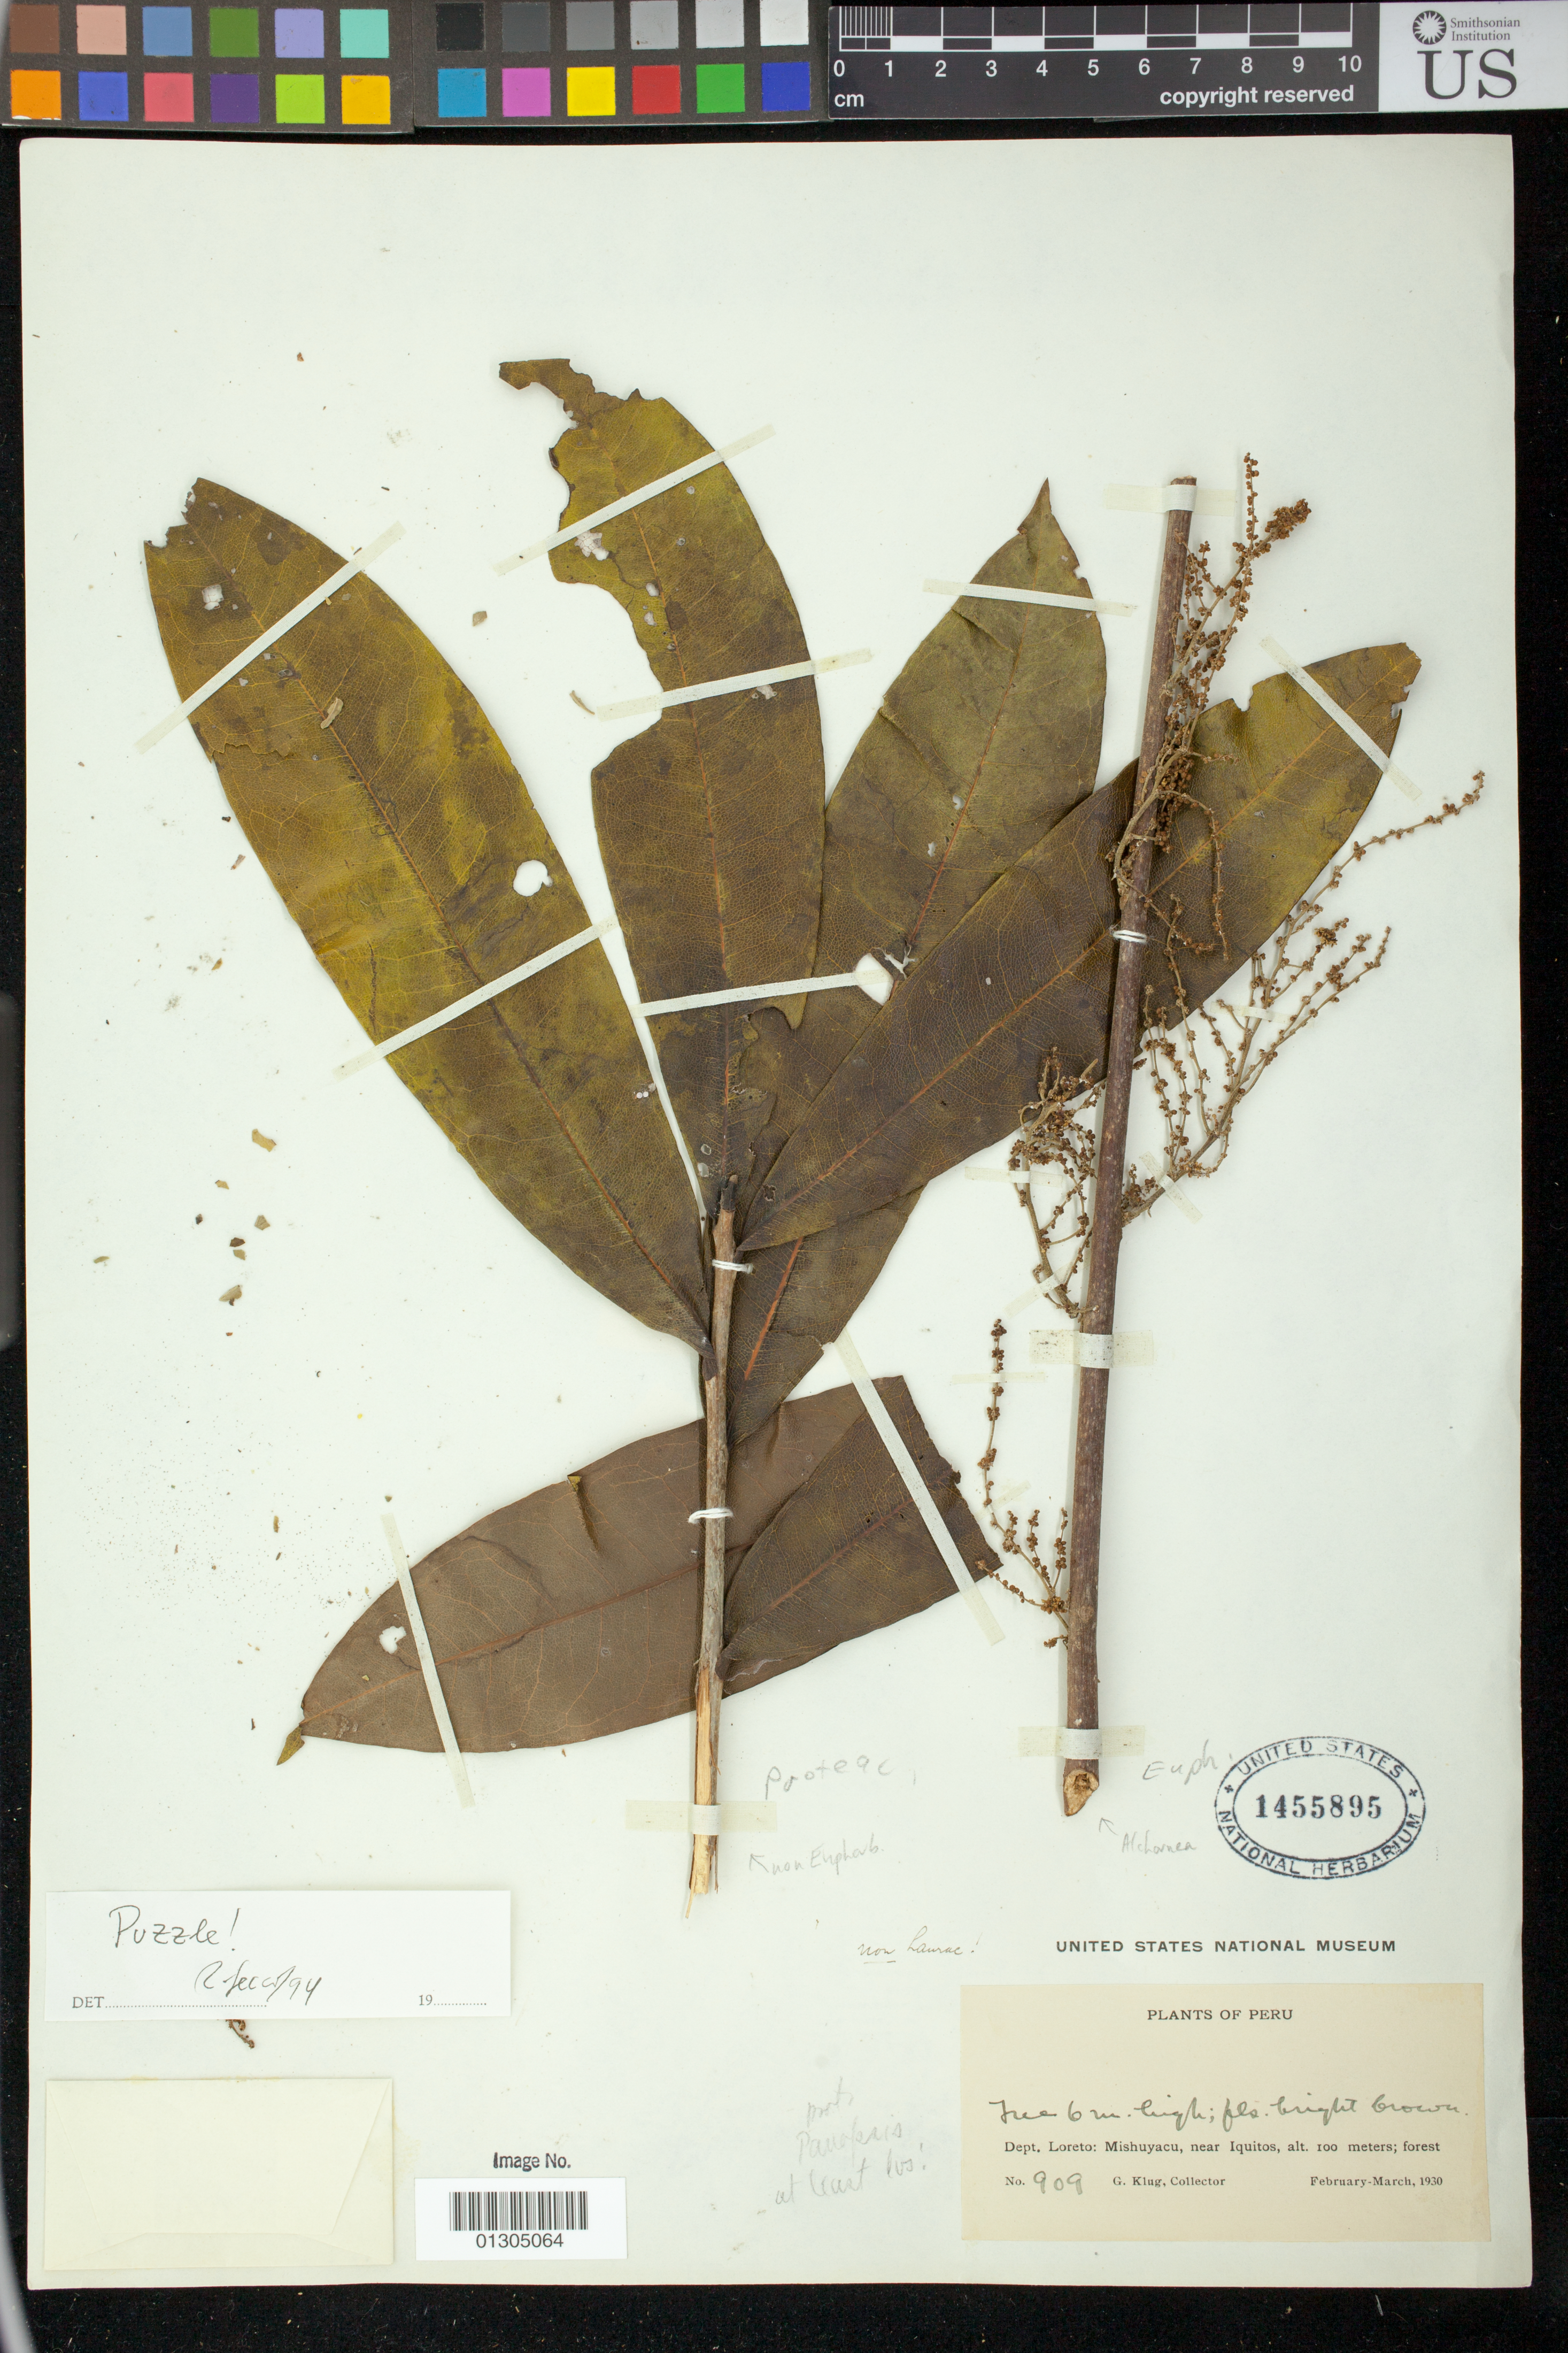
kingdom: Plantae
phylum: Tracheophyta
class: Magnoliopsida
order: Malpighiales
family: Euphorbiaceae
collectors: G. Klug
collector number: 909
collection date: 1930-02-01/1930-03-30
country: Peru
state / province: Loreto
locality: Mishuyacu, near Iquitos,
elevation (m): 100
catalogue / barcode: US 1455895